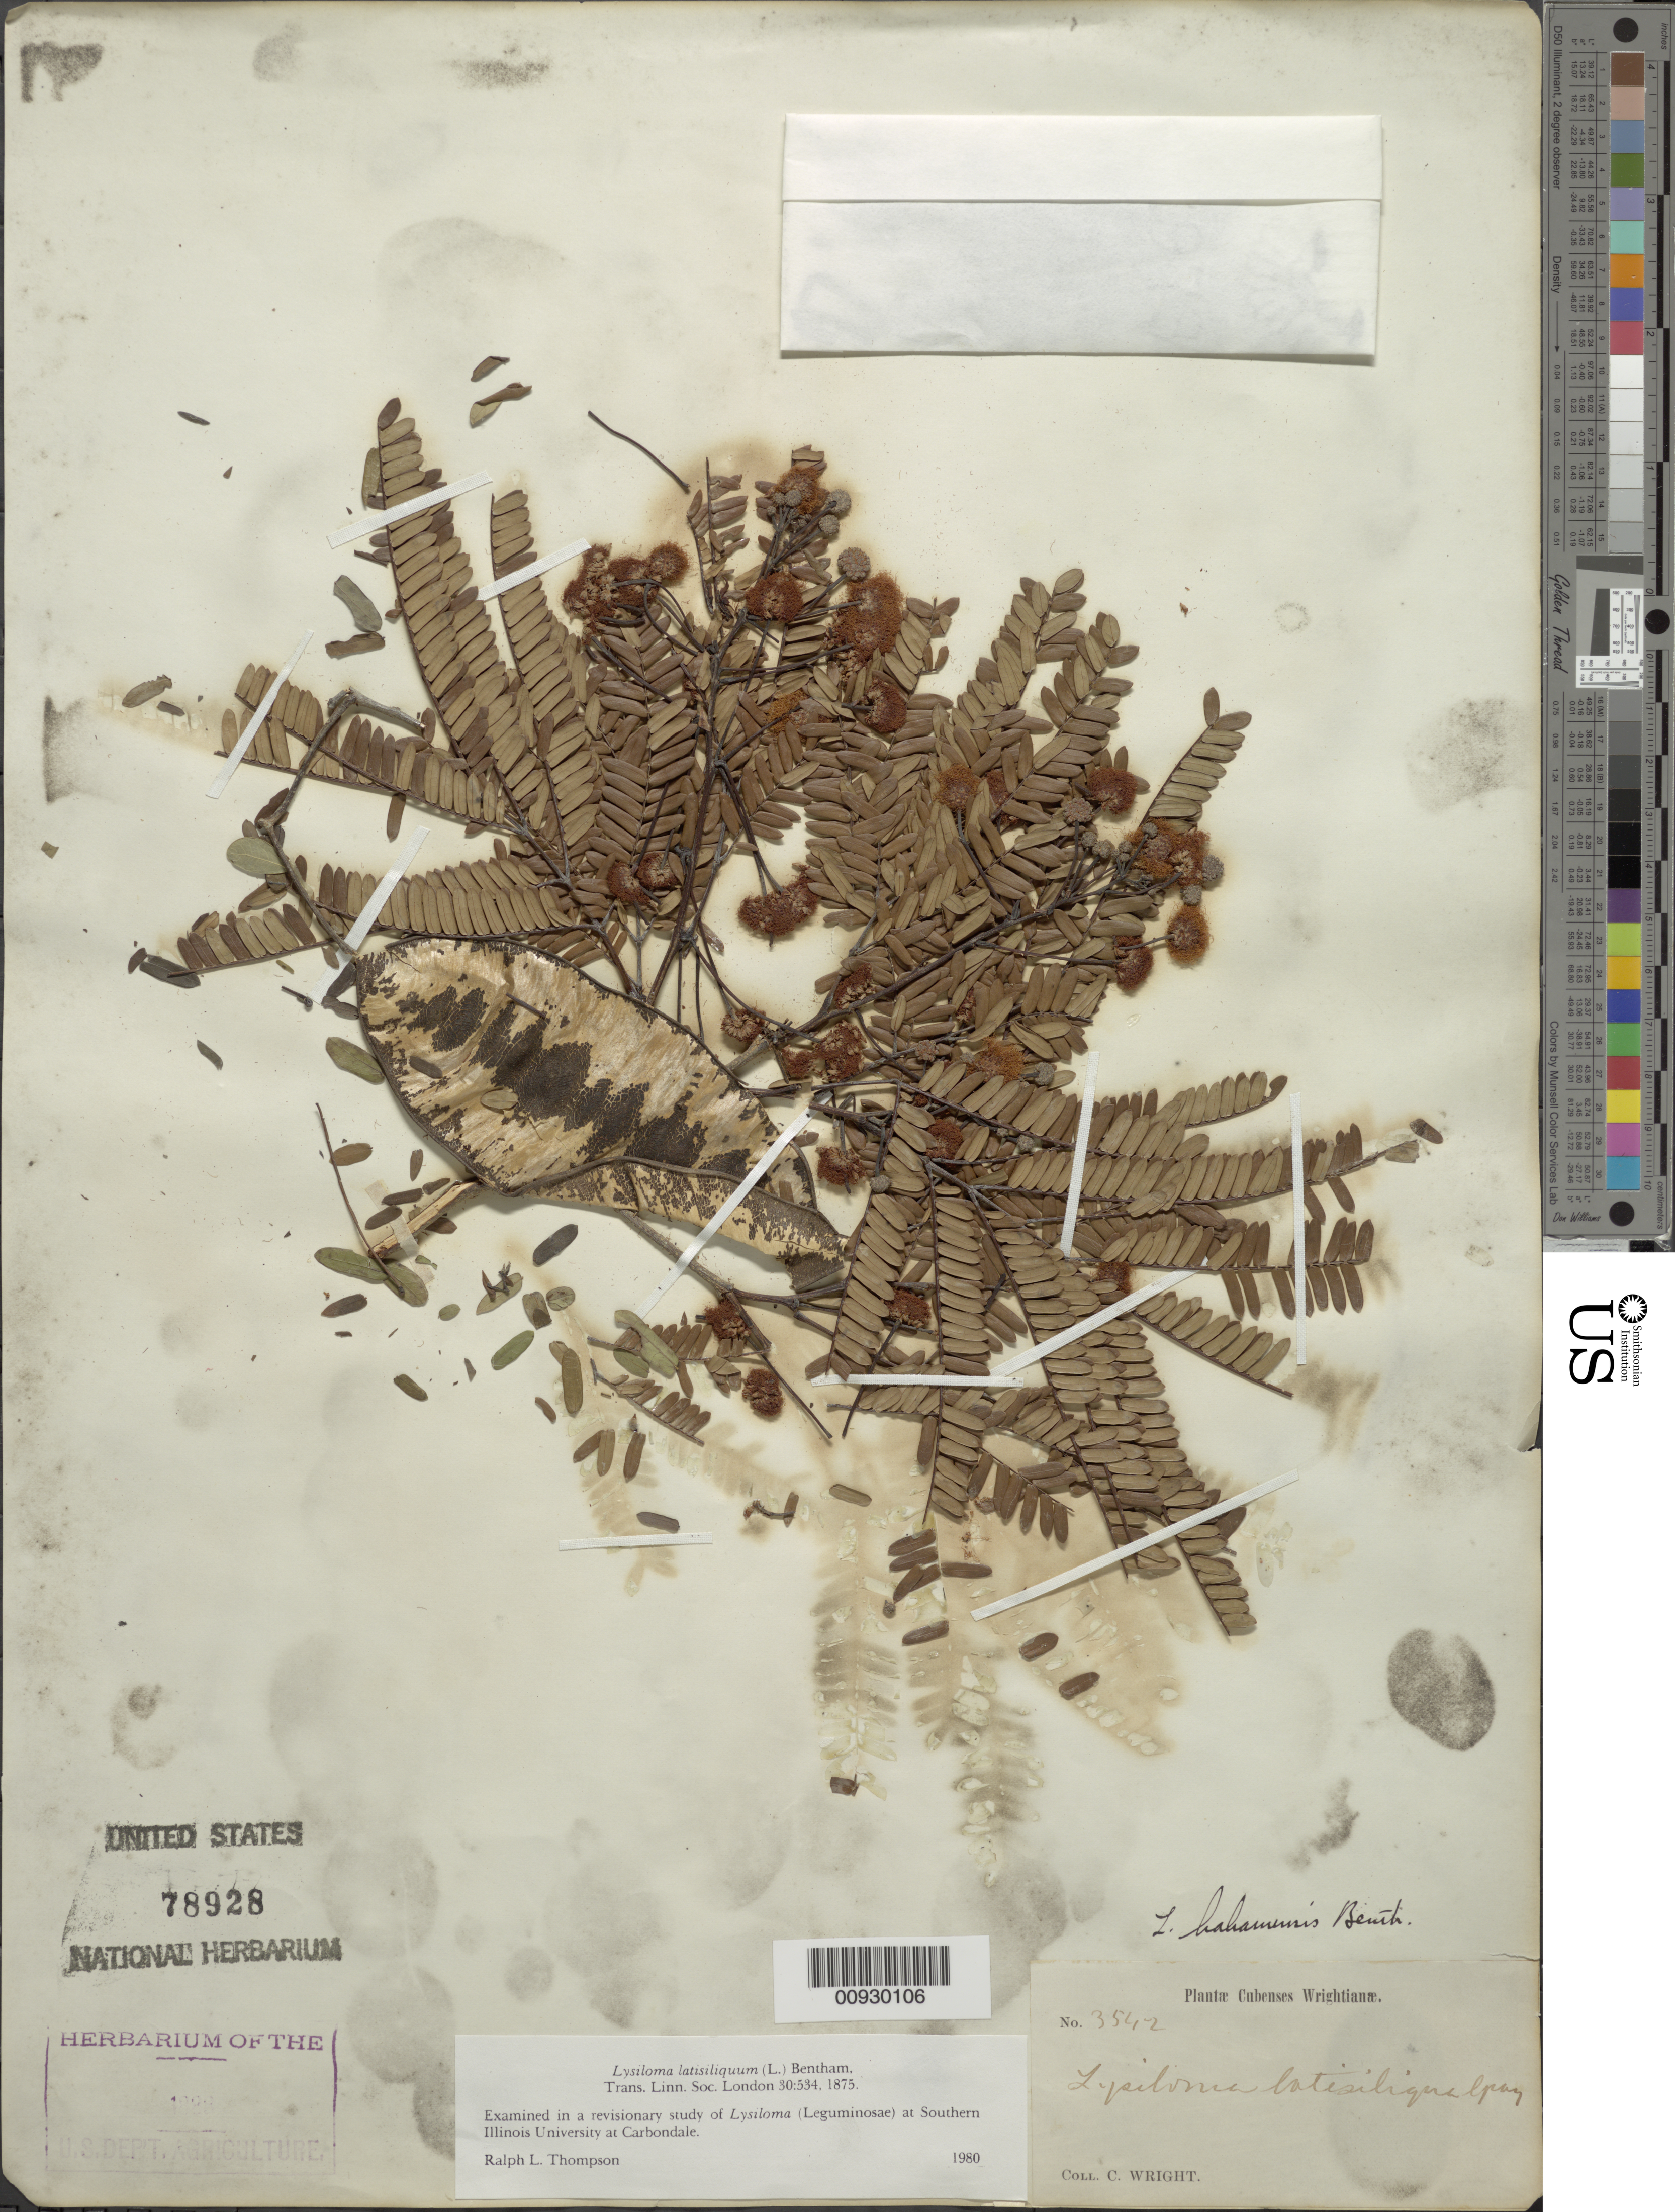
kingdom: Plantae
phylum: Tracheophyta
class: Magnoliopsida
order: Fabales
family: Fabaceae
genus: Lysiloma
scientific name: Lysiloma latisiliquum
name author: (L.) Benth.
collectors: C. Wright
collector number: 3542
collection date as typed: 1800 to 1899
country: Cuba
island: Cuba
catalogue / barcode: US 78928